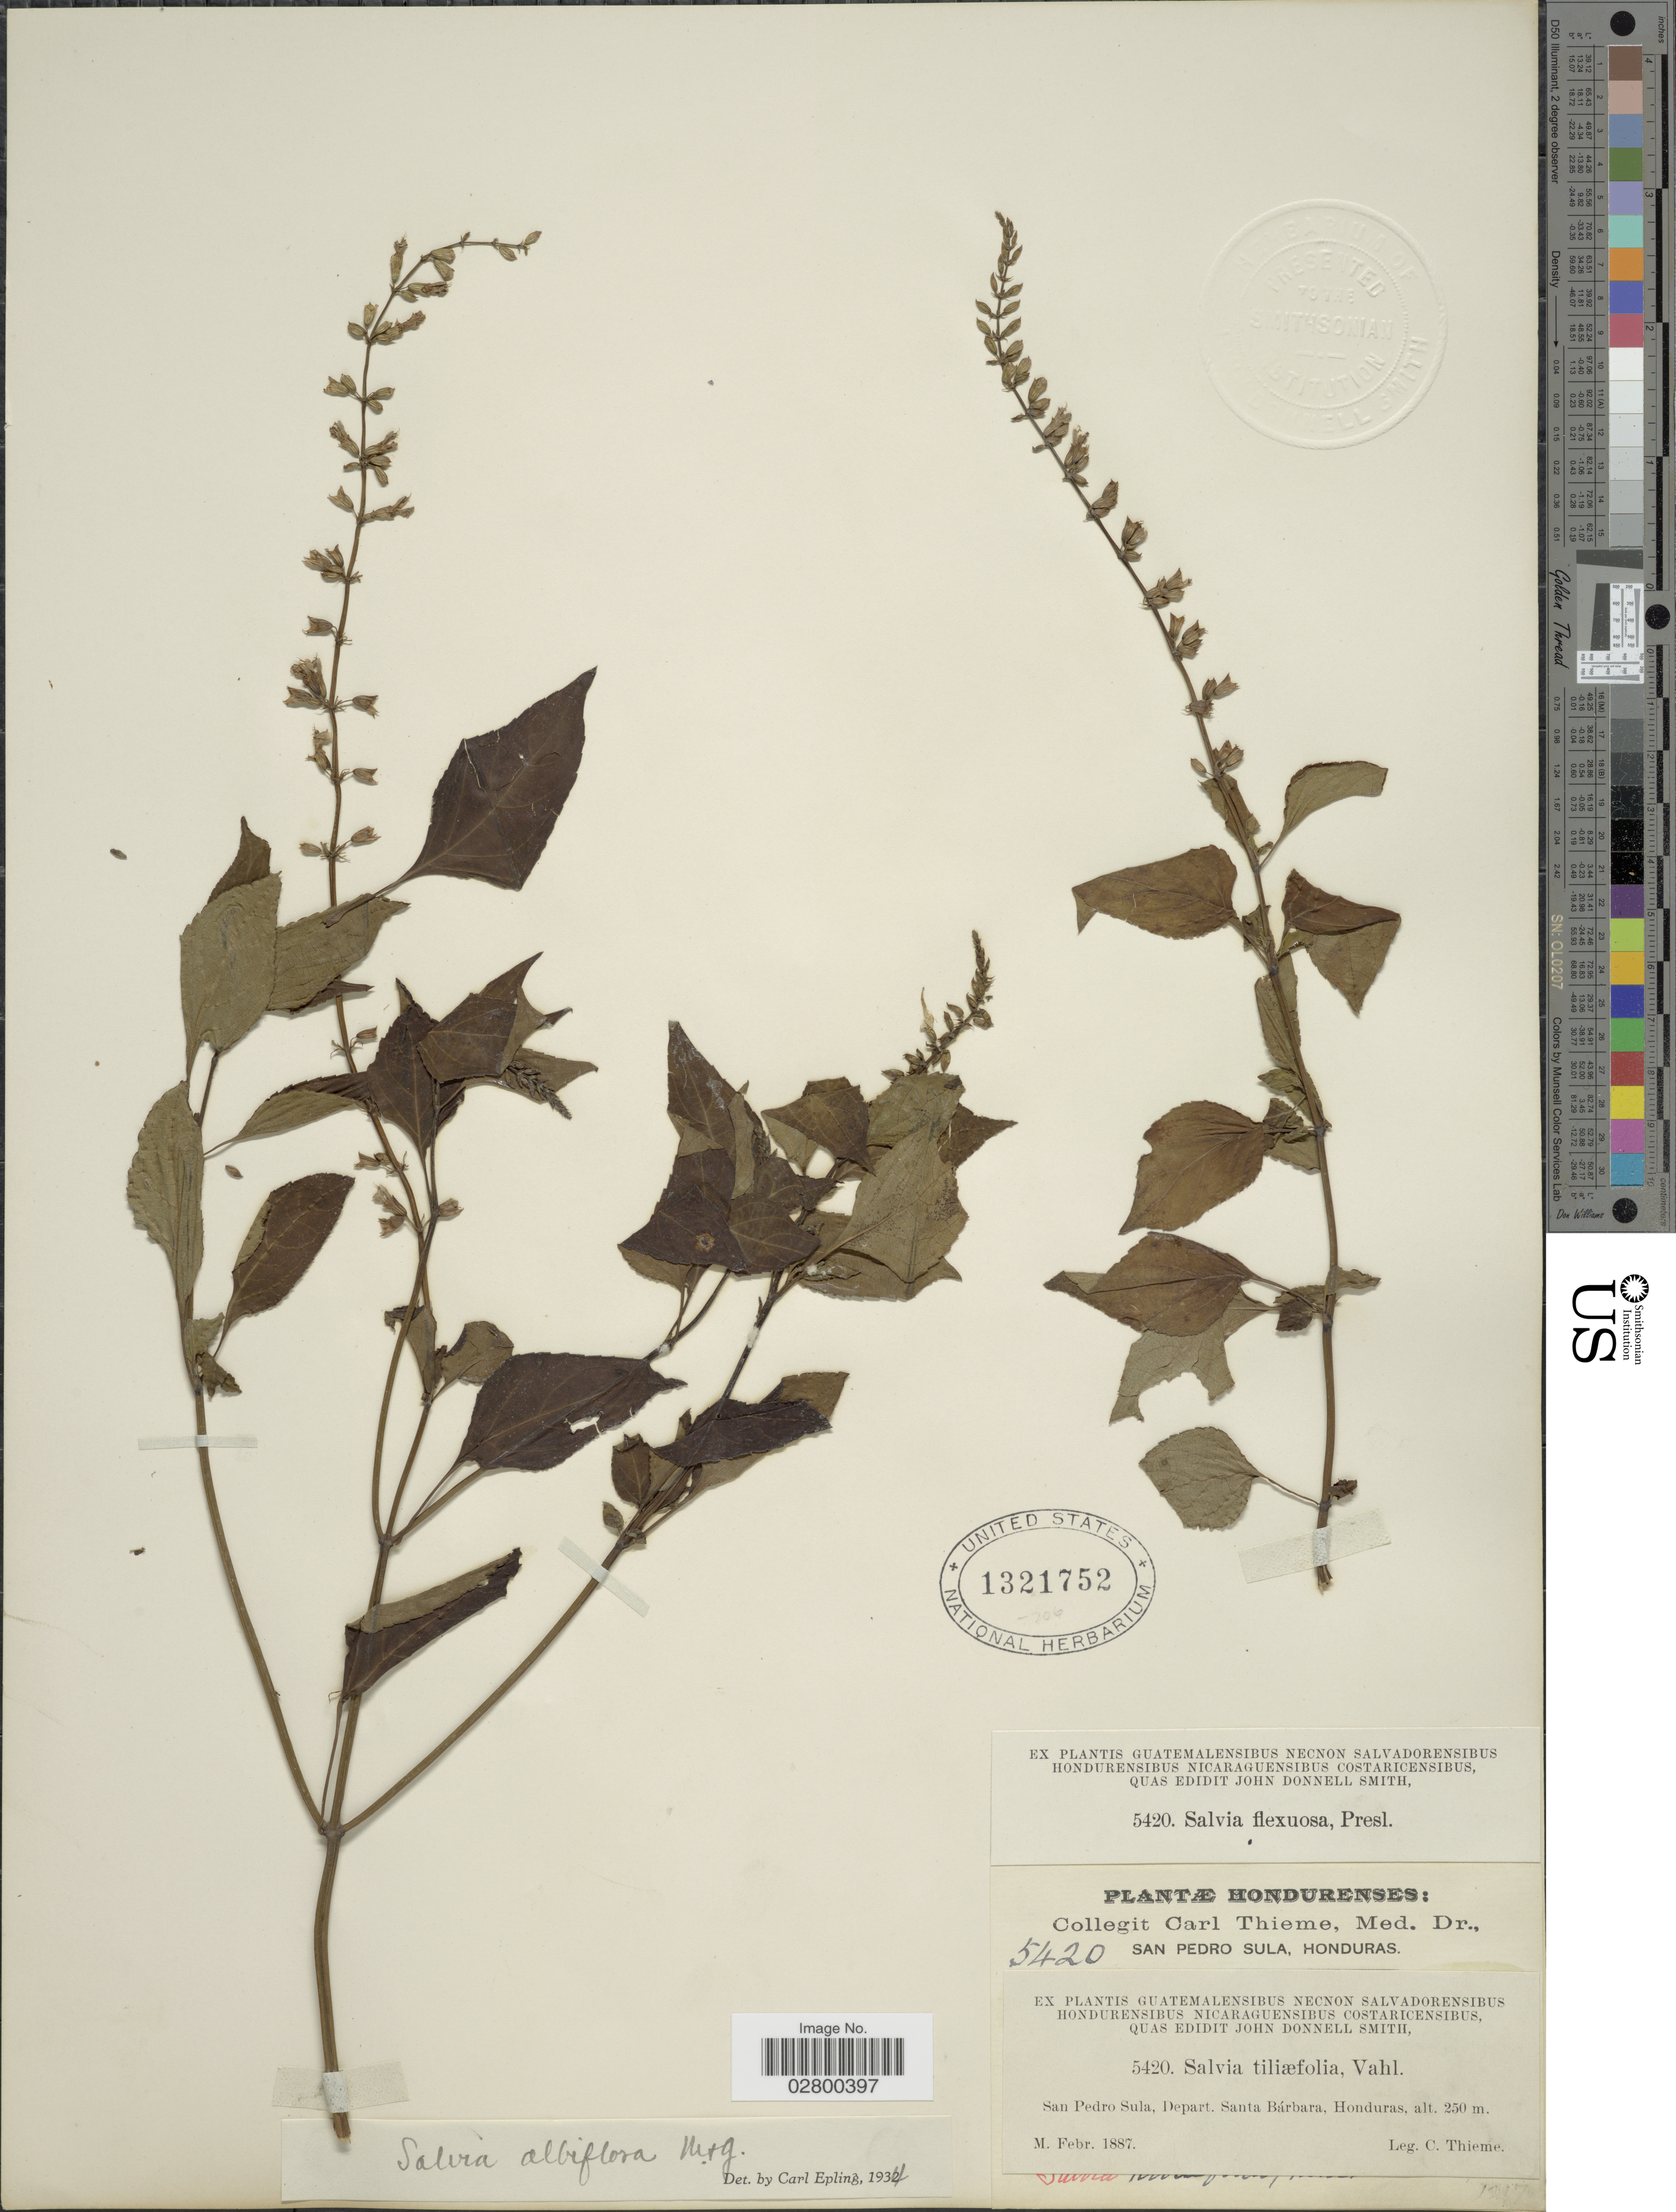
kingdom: Plantae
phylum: Tracheophyta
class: Magnoliopsida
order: Lamiales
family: Lamiaceae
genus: Salvia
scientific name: Salvia albiflora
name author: M. Martens & Galeotti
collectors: C. Thieme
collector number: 5420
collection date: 1887-02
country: Honduras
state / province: Santa Bárbara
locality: San Pedro Sula, Depart. Sant Bárbara, Honduras.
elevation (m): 250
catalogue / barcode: US 1321752